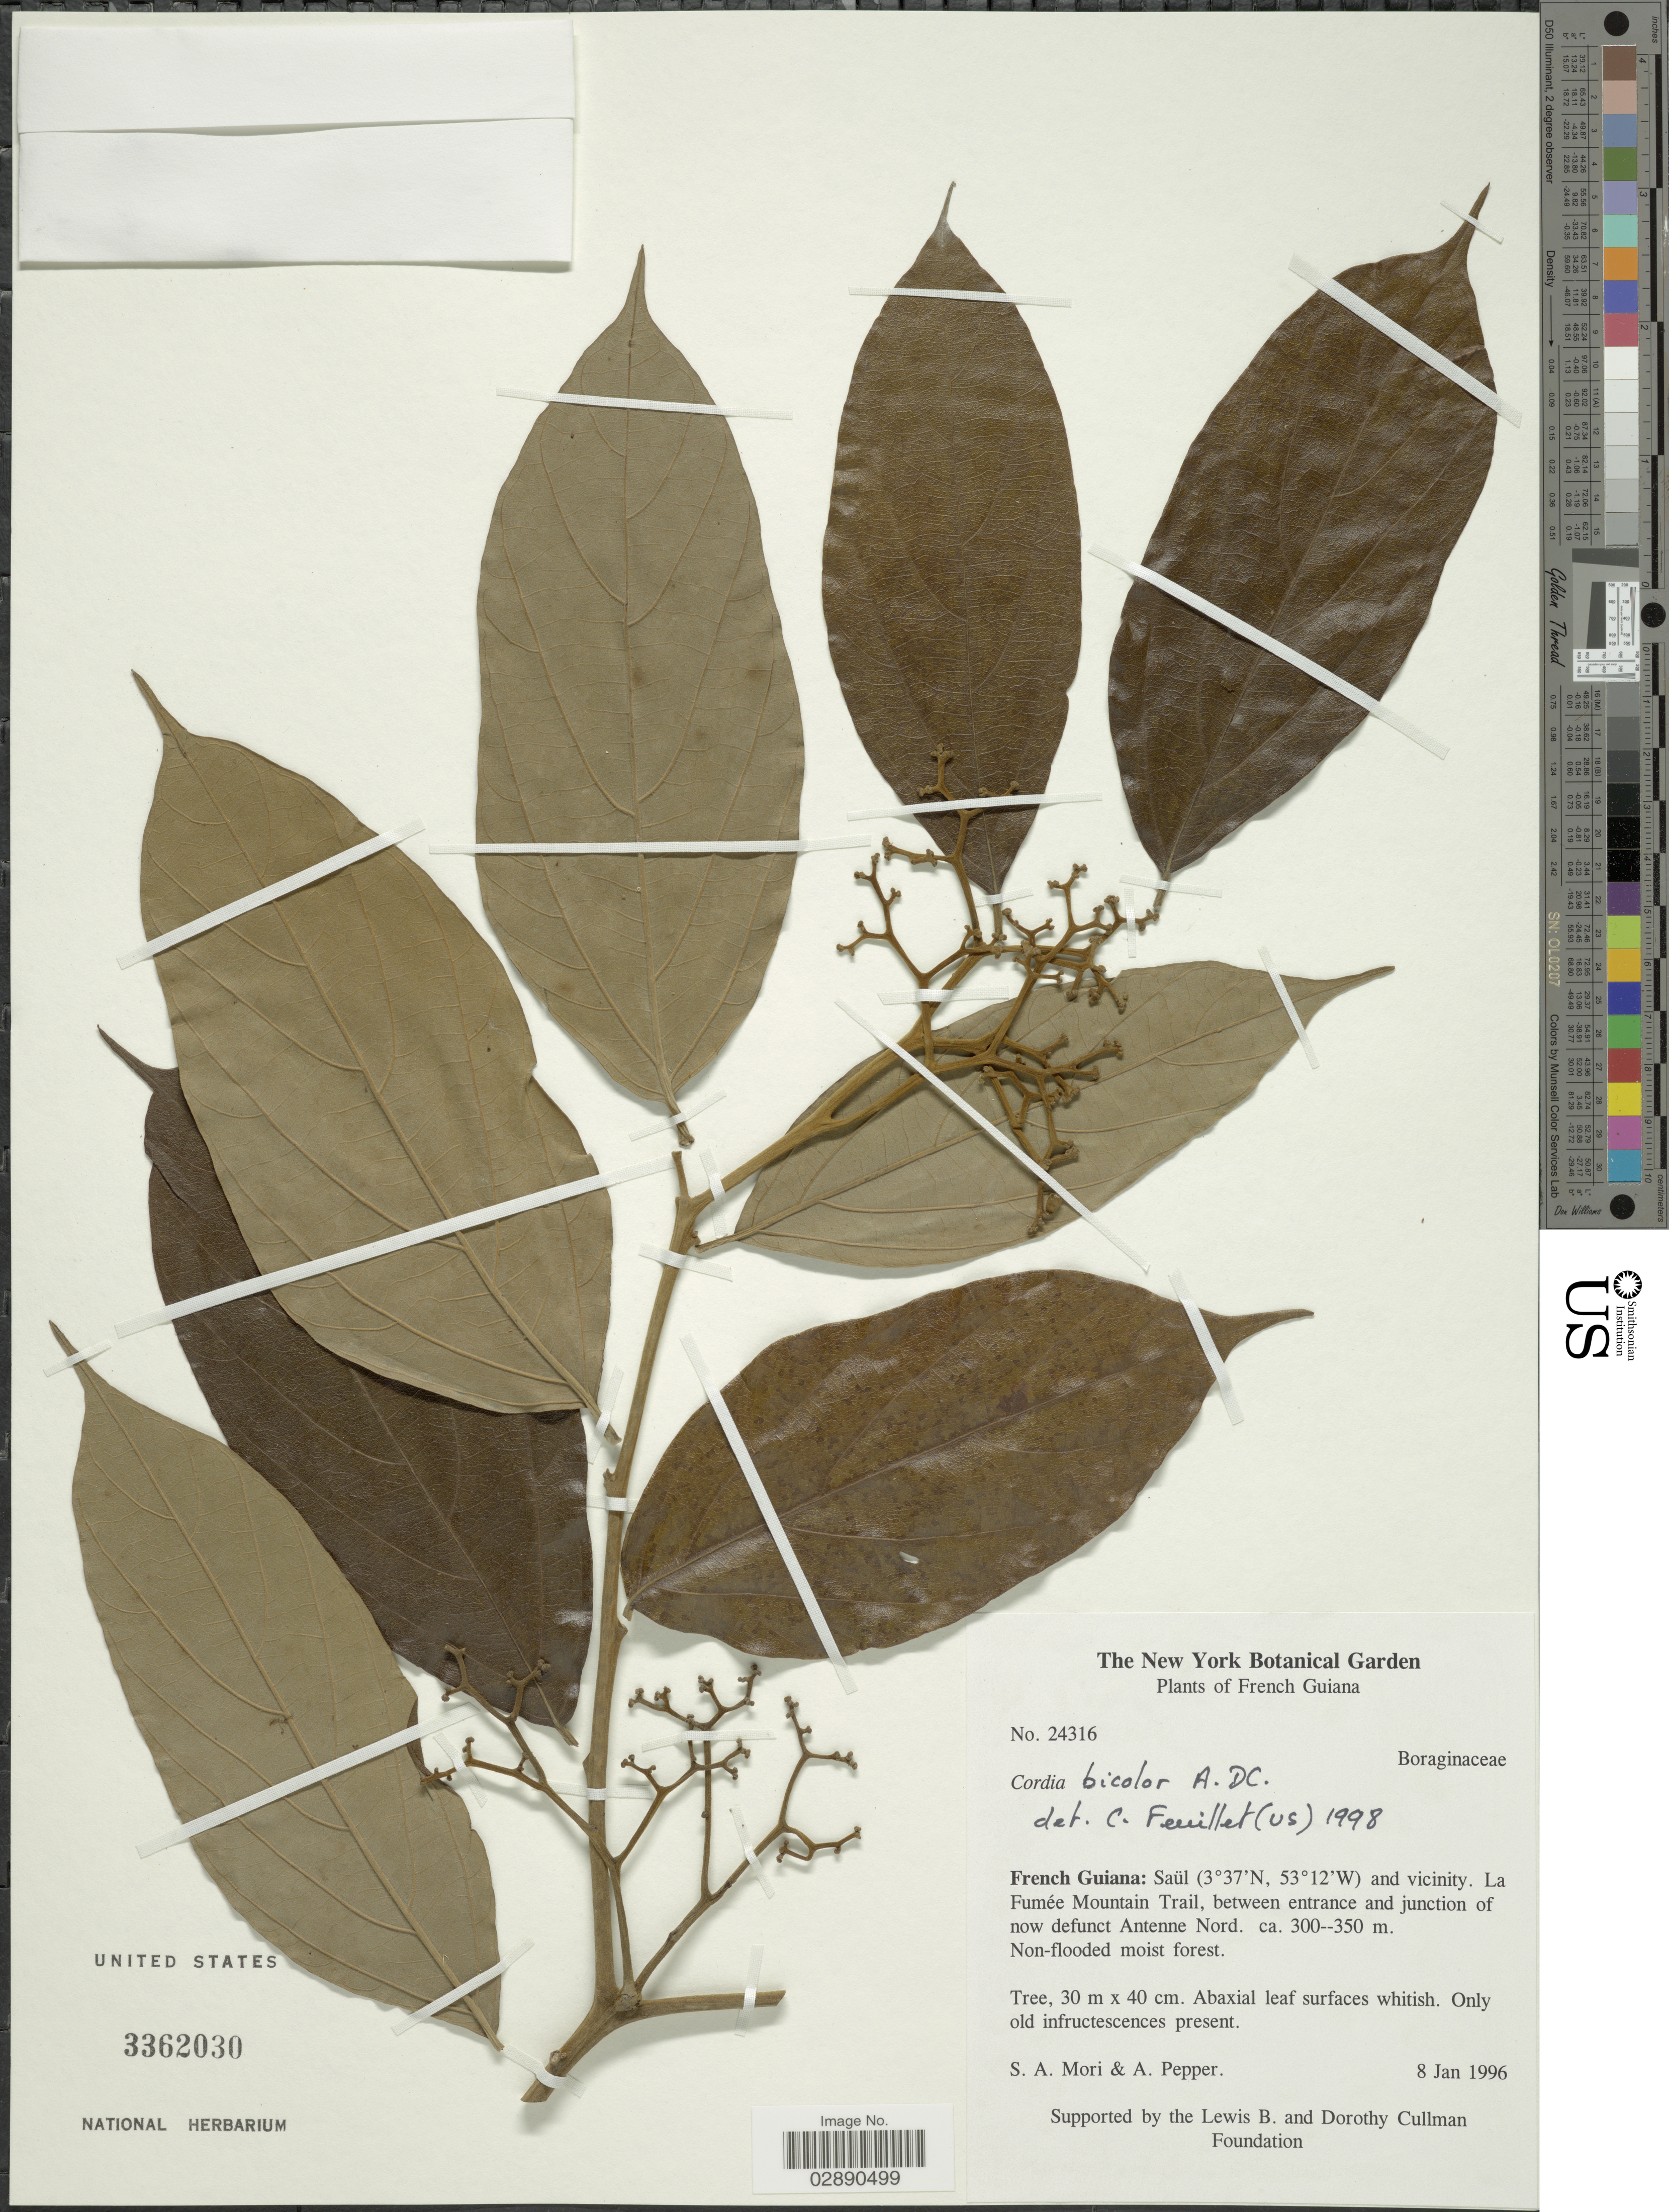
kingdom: Plantae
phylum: Tracheophyta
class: Magnoliopsida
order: Boraginales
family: Cordiaceae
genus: Cordia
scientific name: Cordia bicolor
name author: A. DC.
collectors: S. Mori & A. Pepper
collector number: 24316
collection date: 1996-01-08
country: French Guiana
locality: Saül and vicinity. La Fumée Mountain Trail, between entrance and junction of now defunct Antenne Nord.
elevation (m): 300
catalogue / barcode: US 3362030